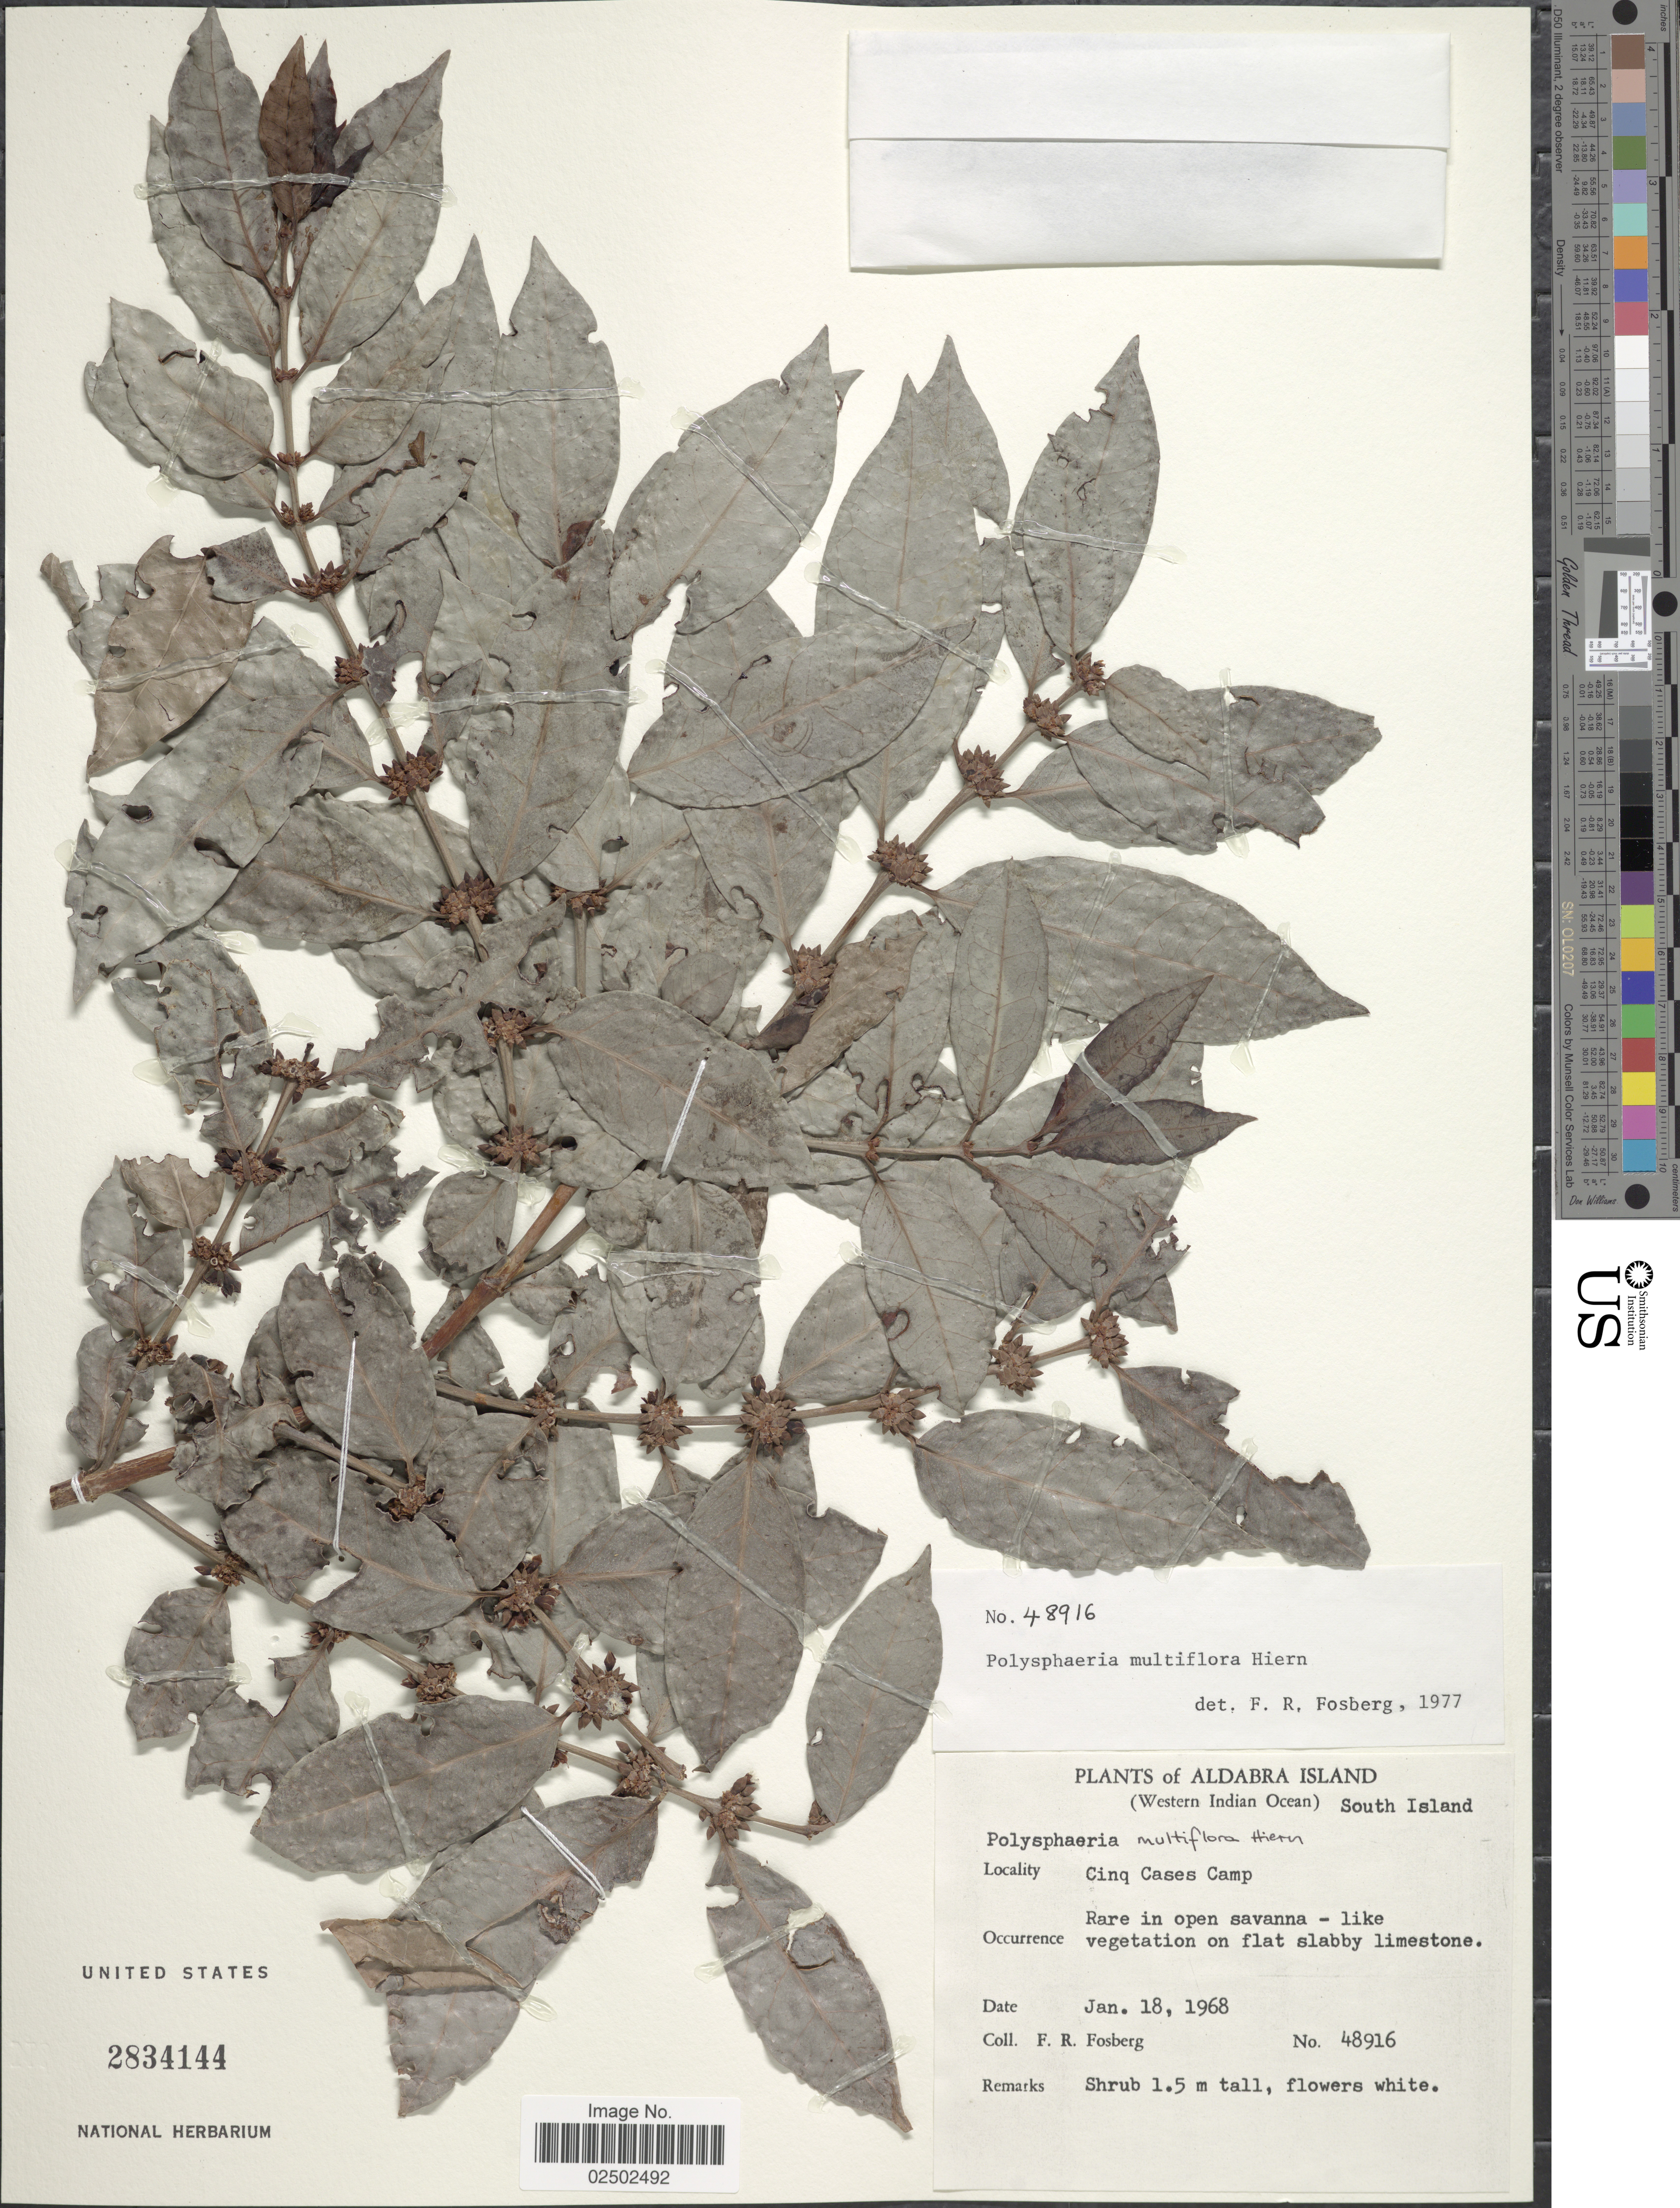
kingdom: Plantae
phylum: Tracheophyta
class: Magnoliopsida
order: Gentianales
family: Rubiaceae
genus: Polysphaeria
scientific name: Polysphaeria multiflora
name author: Hiern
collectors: F. R. Fosberg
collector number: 48916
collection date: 1968-01-18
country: Seychelles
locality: Aldabra Island (Western Indian Ocean) South Island. Cinq Cases Camp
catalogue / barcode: US 2834144